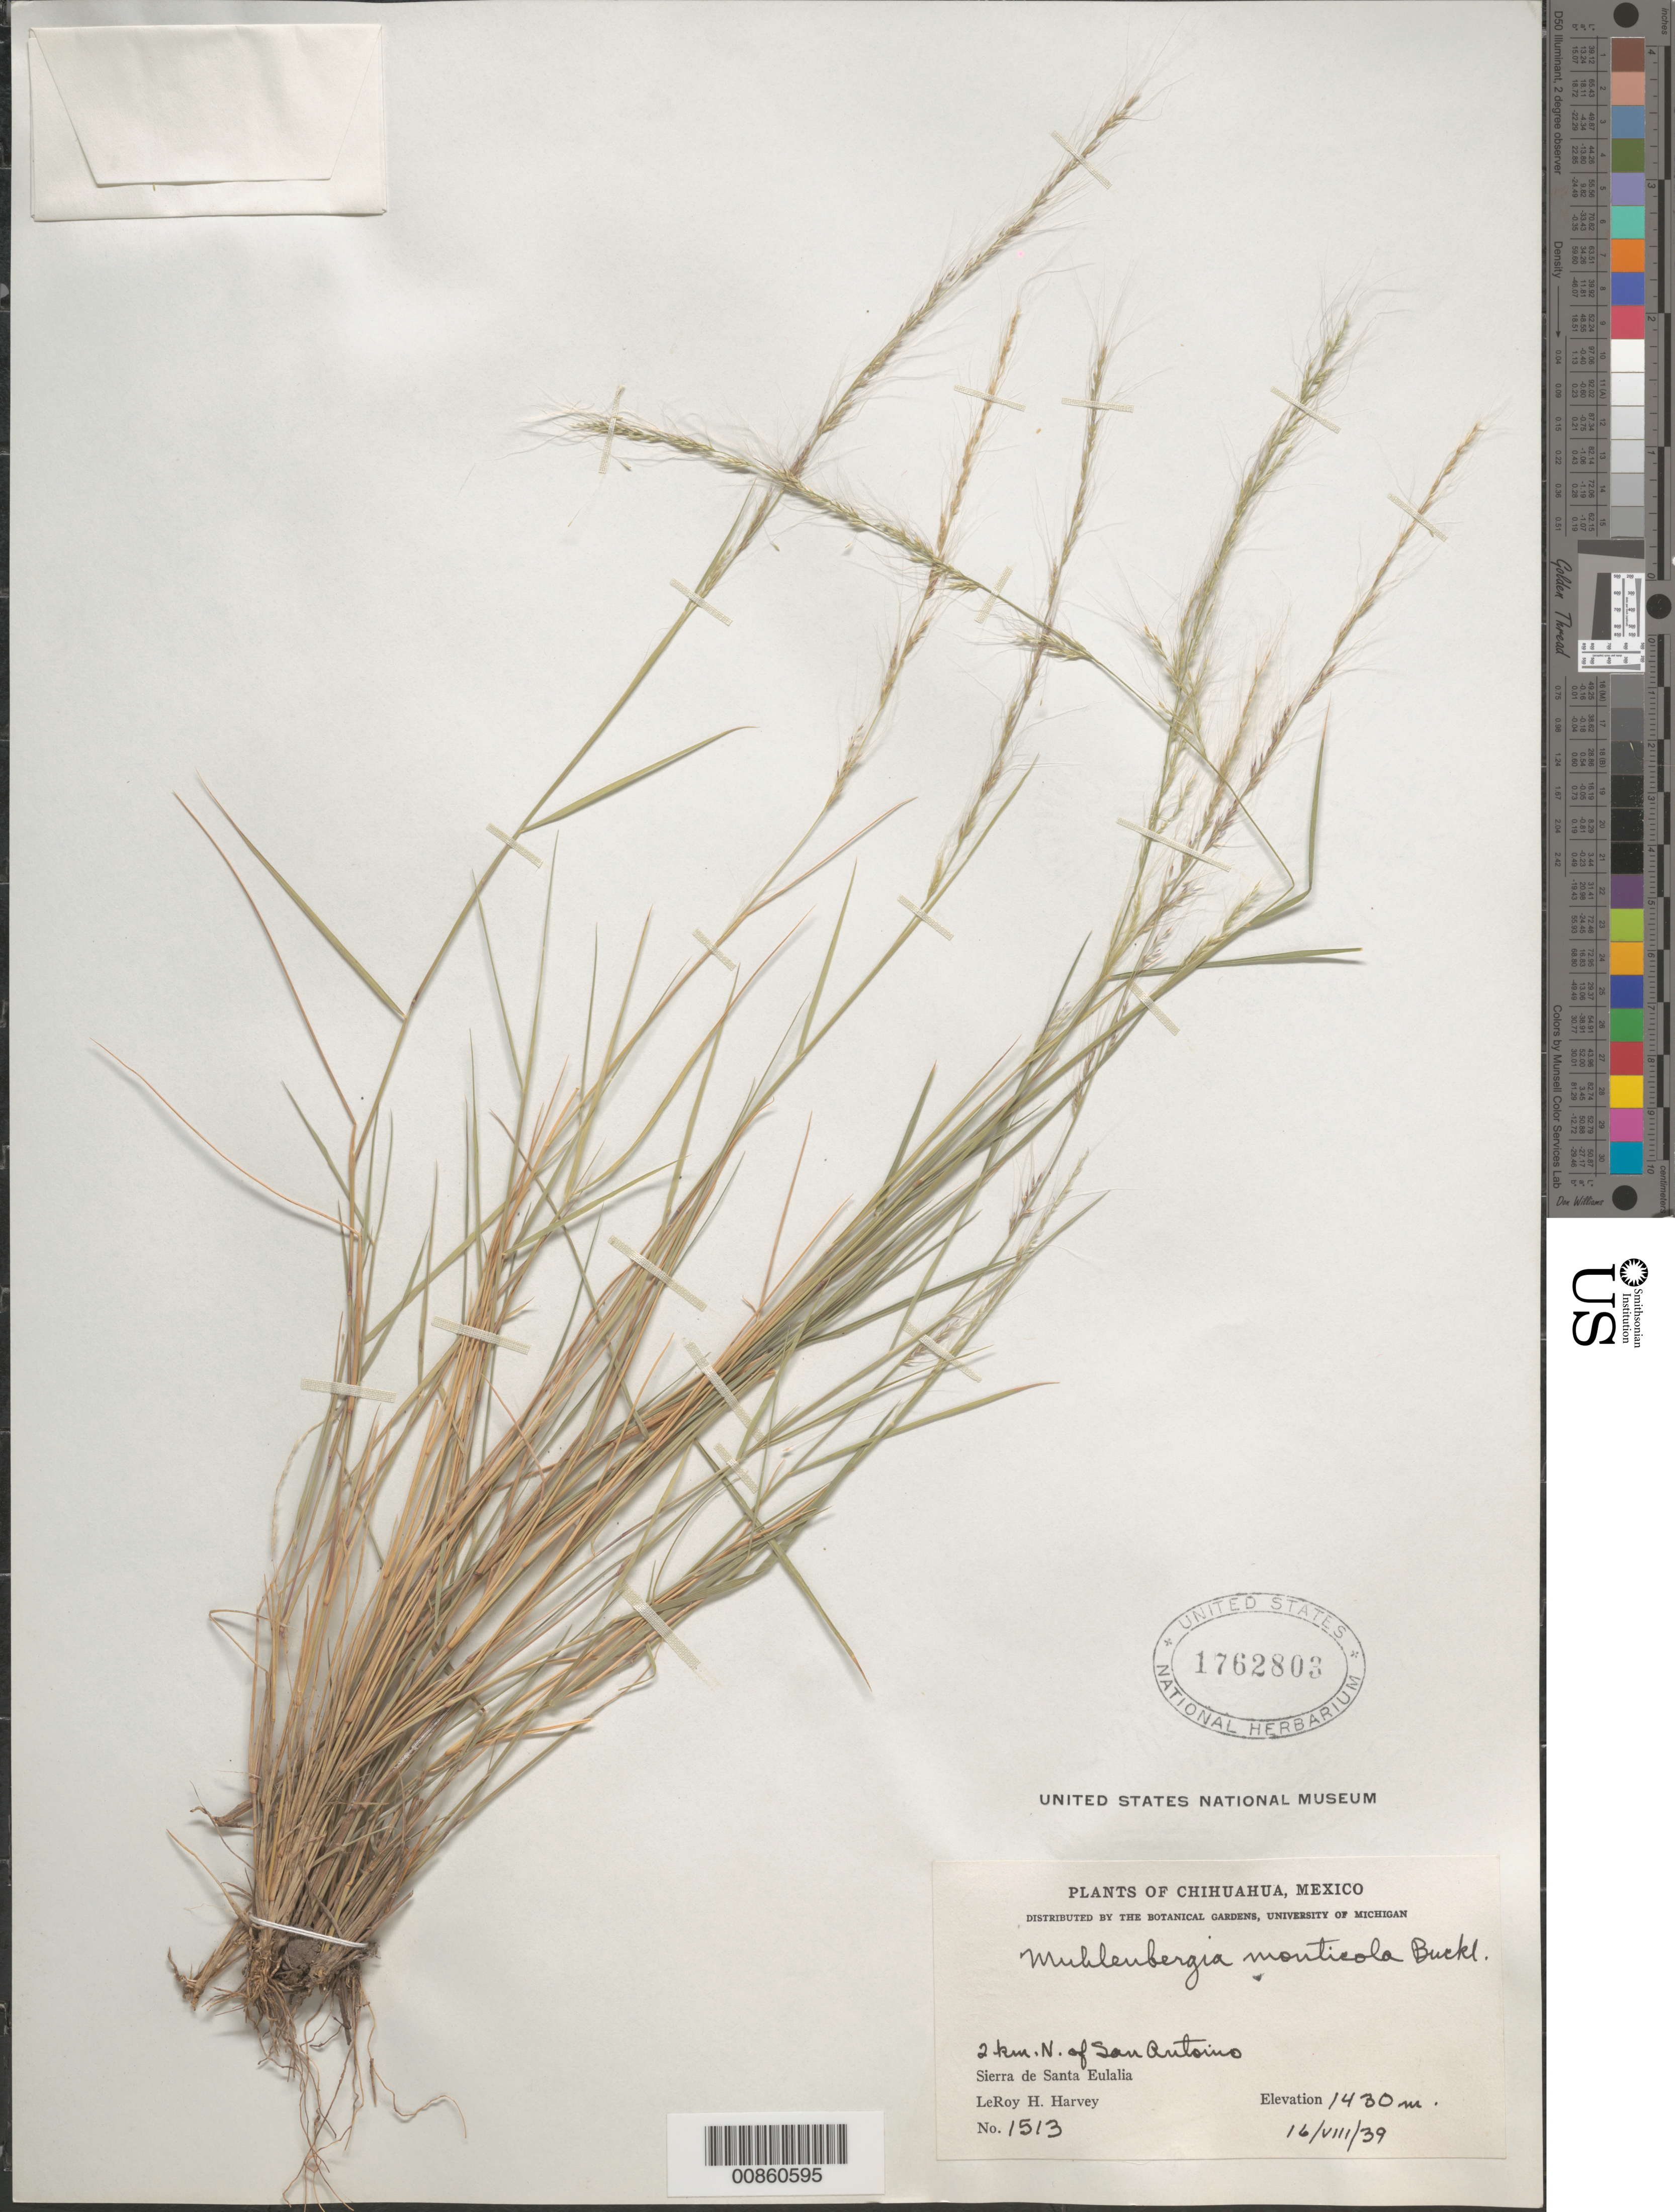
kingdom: Plantae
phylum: Tracheophyta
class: Liliopsida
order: Poales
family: Poaceae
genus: Muhlenbergia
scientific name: Muhlenbergia monticola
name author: Buckley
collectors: L. H. Harvey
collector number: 1513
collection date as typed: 16 Aug 1939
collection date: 1939-08-16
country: Mexico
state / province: Chihuahua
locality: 2 km N of San Antonio, Sierra de Santa Eulalia, Chih.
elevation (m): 1430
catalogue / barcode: US 1762803